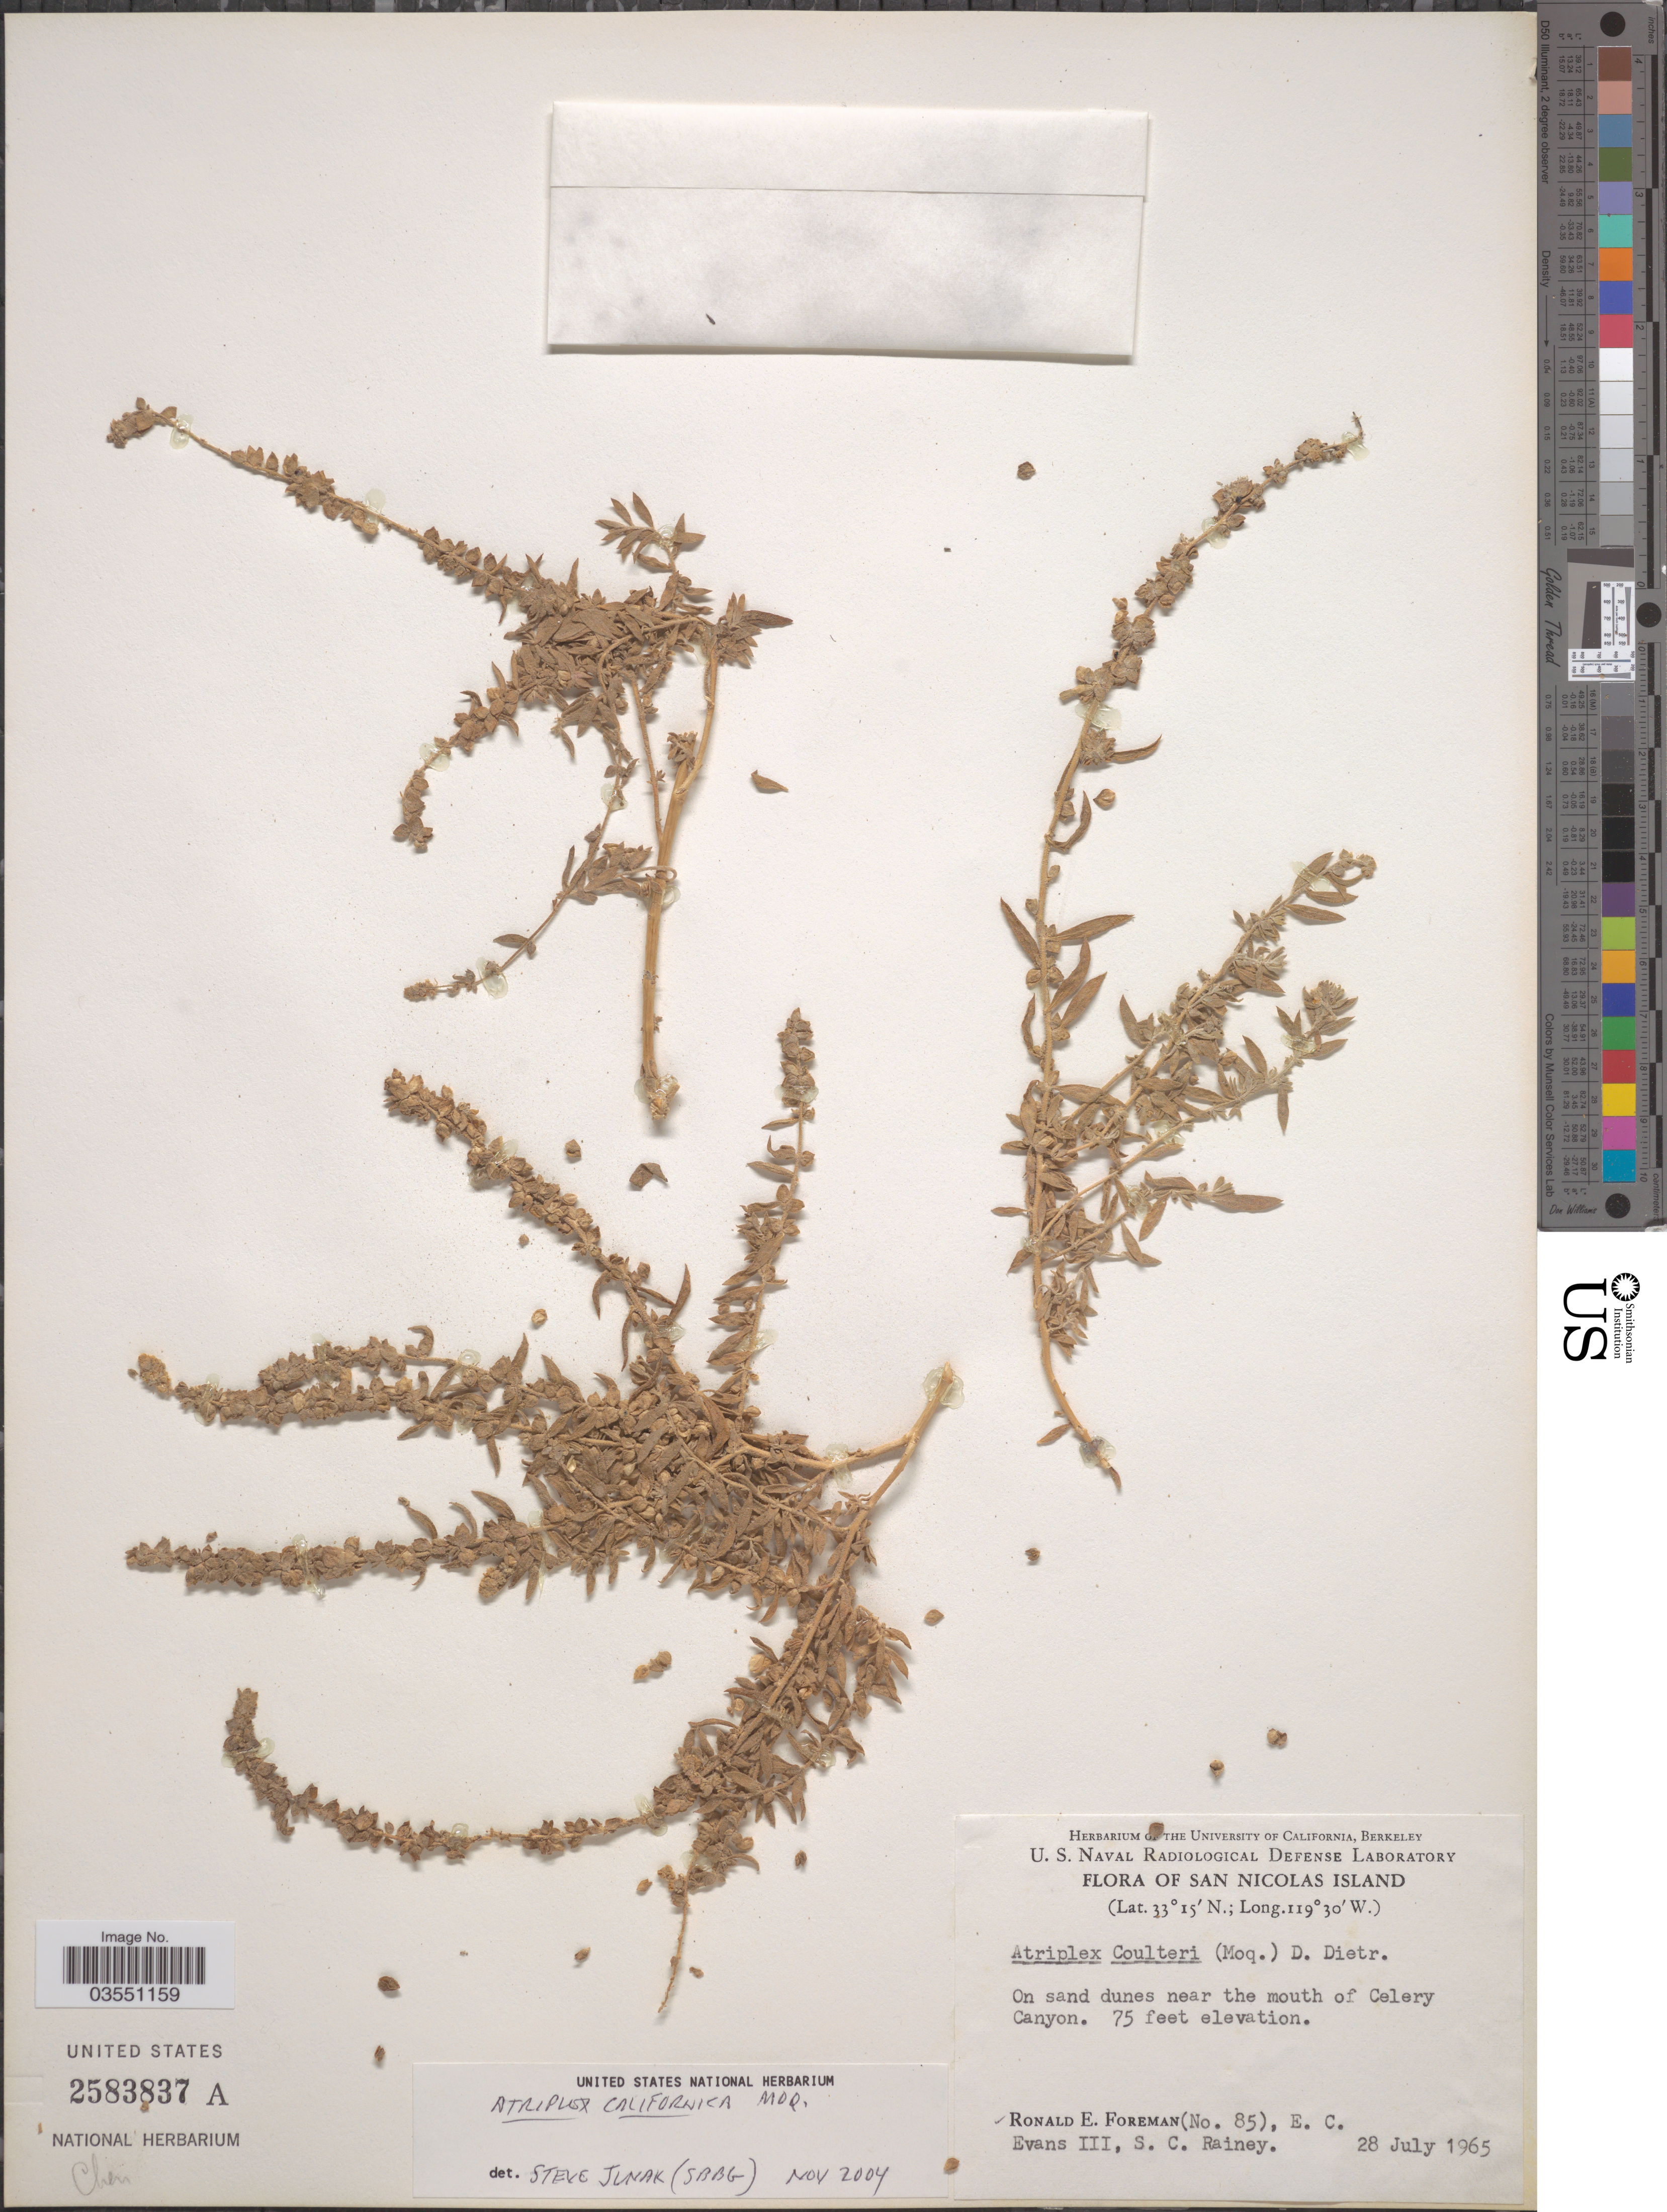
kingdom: Plantae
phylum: Tracheophyta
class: Magnoliopsida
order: Caryophyllales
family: Amaranthaceae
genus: Extriplex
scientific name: Extriplex californica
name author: (Moq.) E.H. Zacharias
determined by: Strong, Mark T., (BOT), Smithsonian Institution - National Museum of Natural History (UNITED STATES)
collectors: R. Foreman, E. C. Evans & S. C. Rainey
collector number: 85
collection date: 1965-07-28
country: United States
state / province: California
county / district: Ventura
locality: San Nicolas Island. On sand dunes near the mouth of Celery Canyon.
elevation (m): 23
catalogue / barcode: US 2583837A